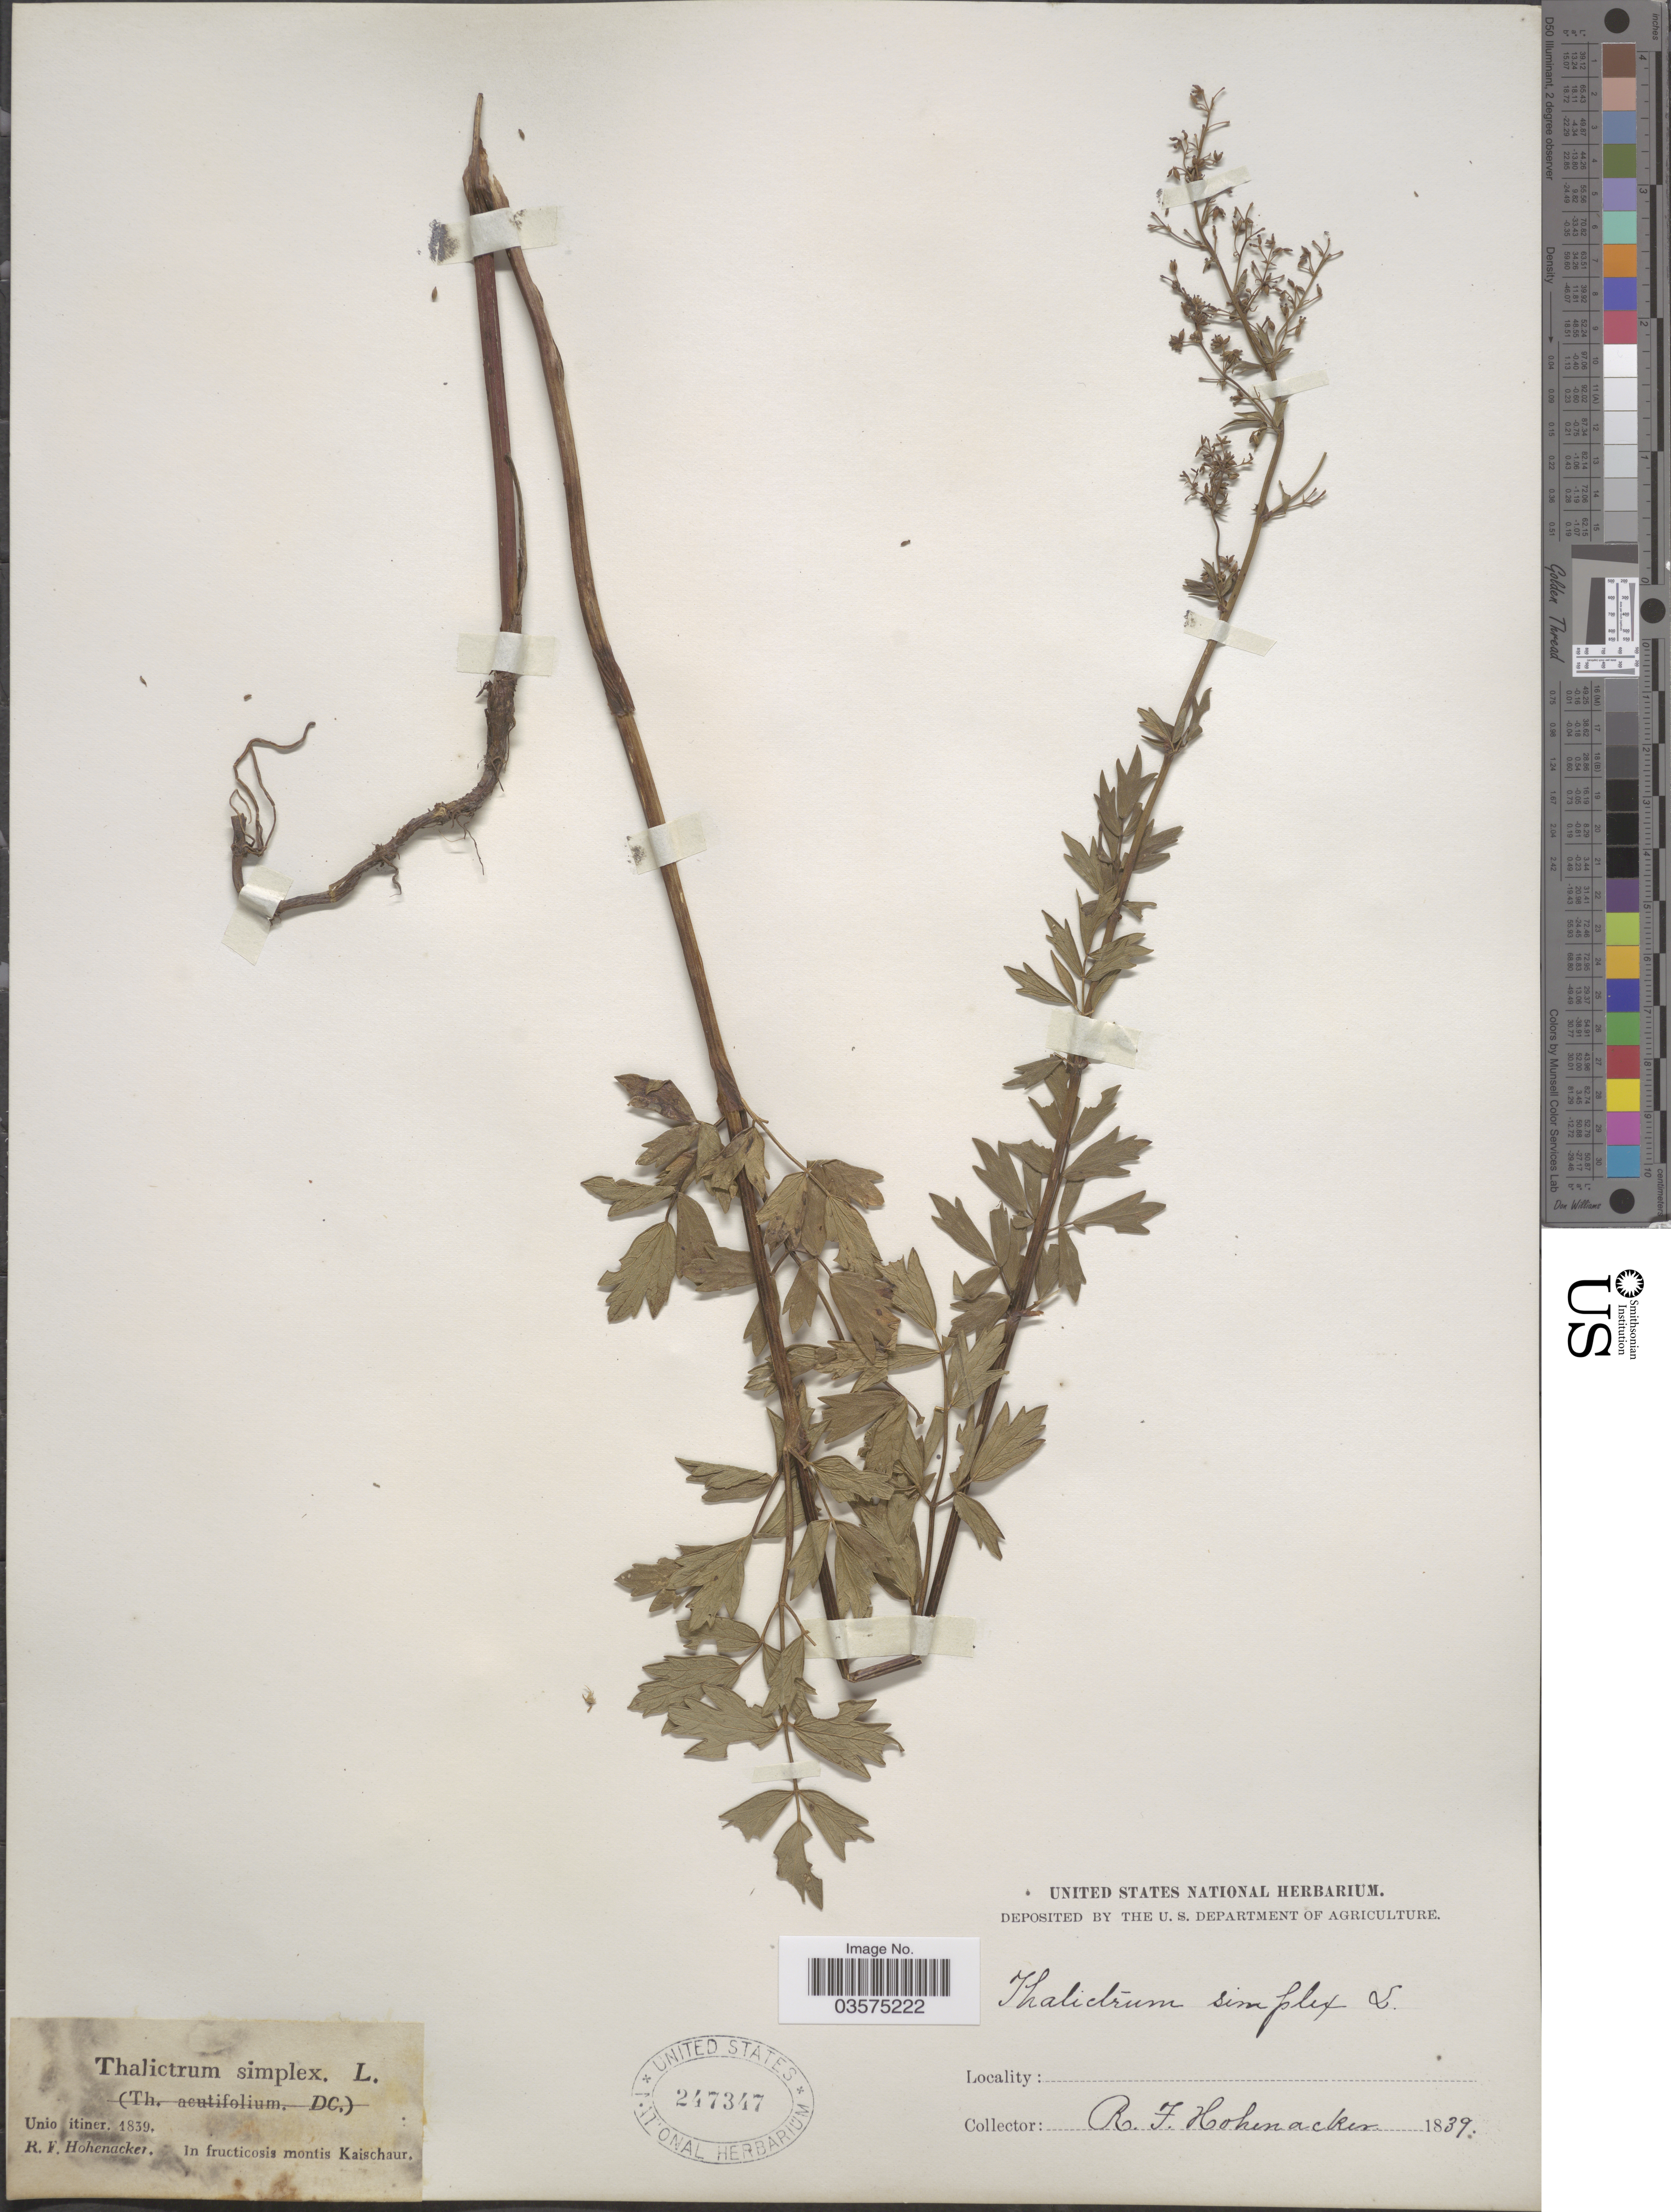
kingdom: Plantae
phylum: Tracheophyta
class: Magnoliopsida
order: Ranunculales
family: Ranunculaceae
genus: Thalictrum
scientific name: Thalictrum simplex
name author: L.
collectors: R. F. Hohenacker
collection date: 1839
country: Georgia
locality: In fructicosis montis Kaischaur.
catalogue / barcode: US 247347